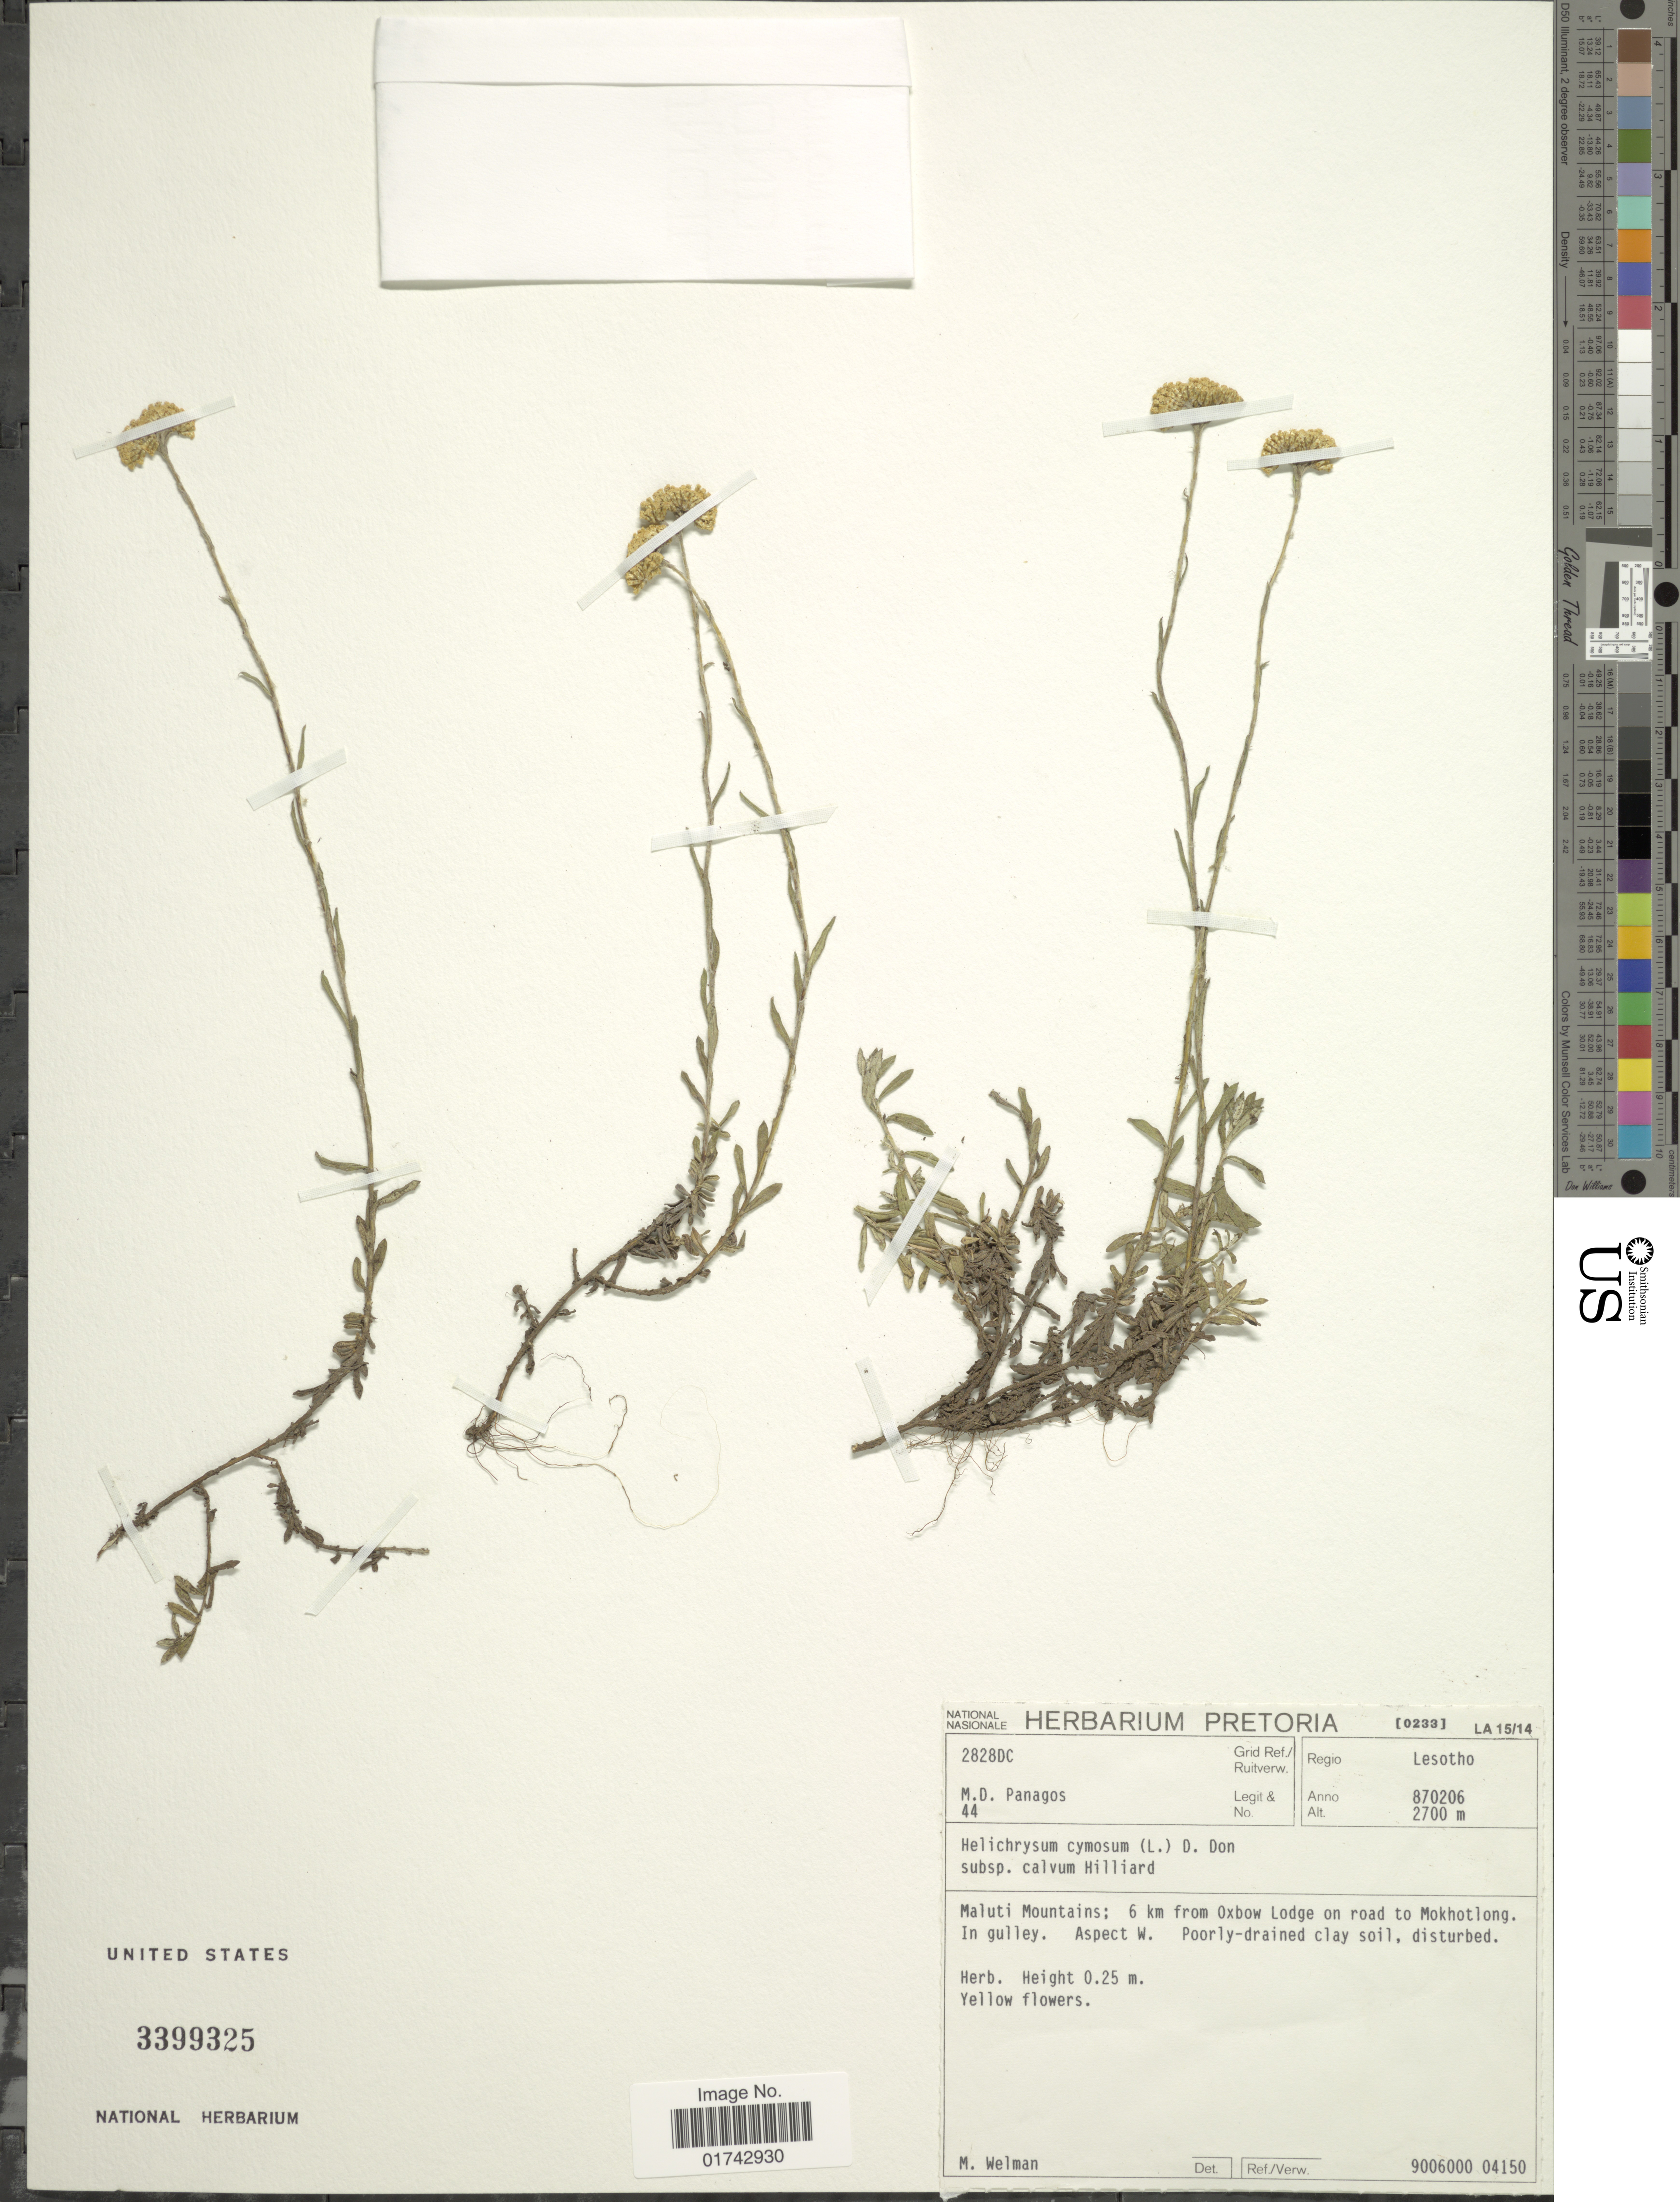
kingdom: Plantae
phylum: Tracheophyta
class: Magnoliopsida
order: Asterales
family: Asteraceae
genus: Helichrysum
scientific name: Helichrysum cymosum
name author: (L.) D. Don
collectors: M. Panagos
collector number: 44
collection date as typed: Transcribed d/m/y: 6/2/87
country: Lesotho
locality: Regio Lesotho, Maluti Mountains; 6 km from Oxbow Lodge on road to Mokhotlong, In gulley, Aspect W.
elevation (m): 2700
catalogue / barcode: US 3399325